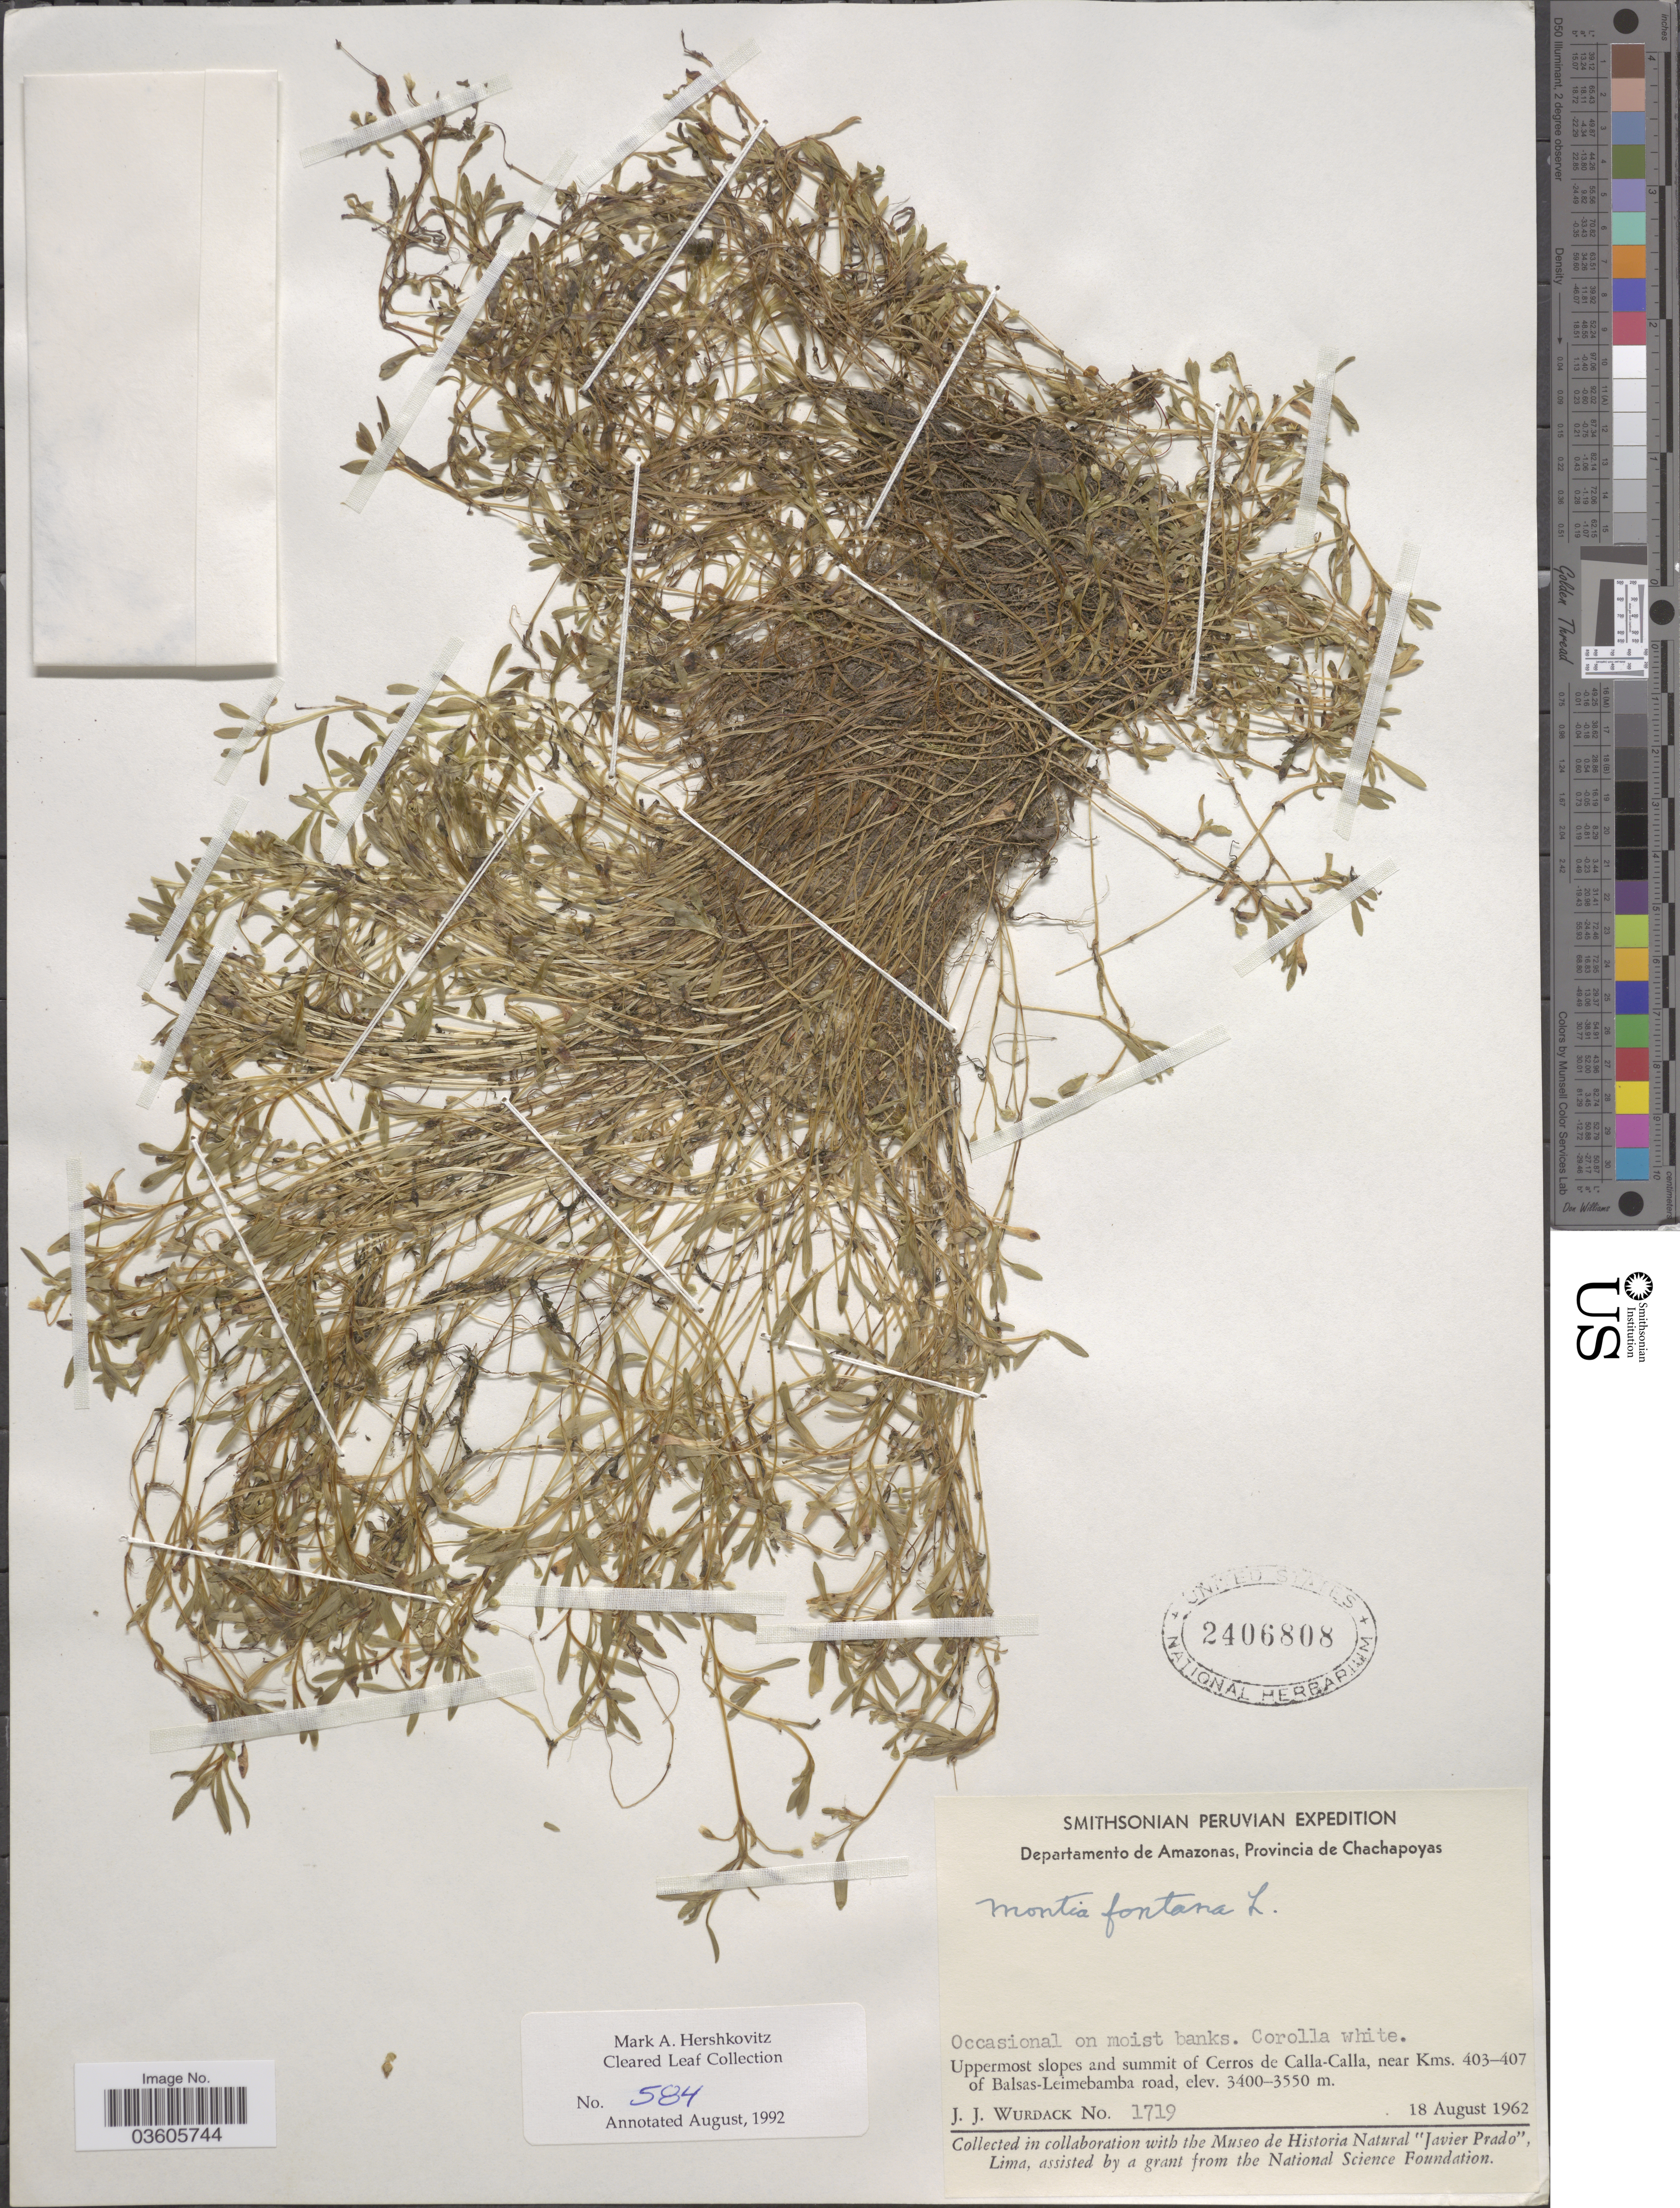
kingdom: Plantae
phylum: Tracheophyta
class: Magnoliopsida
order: Caryophyllales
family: Montiaceae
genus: Montia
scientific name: Montia fontana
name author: L.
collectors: J. J. Wurdack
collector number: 1719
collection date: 1962-08-18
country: Peru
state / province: Amazonas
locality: Departamento de Amazonas, Provincia de Chachapoyas. Uppermost slopes and summit of Cerros de Calla-Calla, near Kms. 403-407 of Balsas-Leimebamba road.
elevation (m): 3400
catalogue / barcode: US 2406808